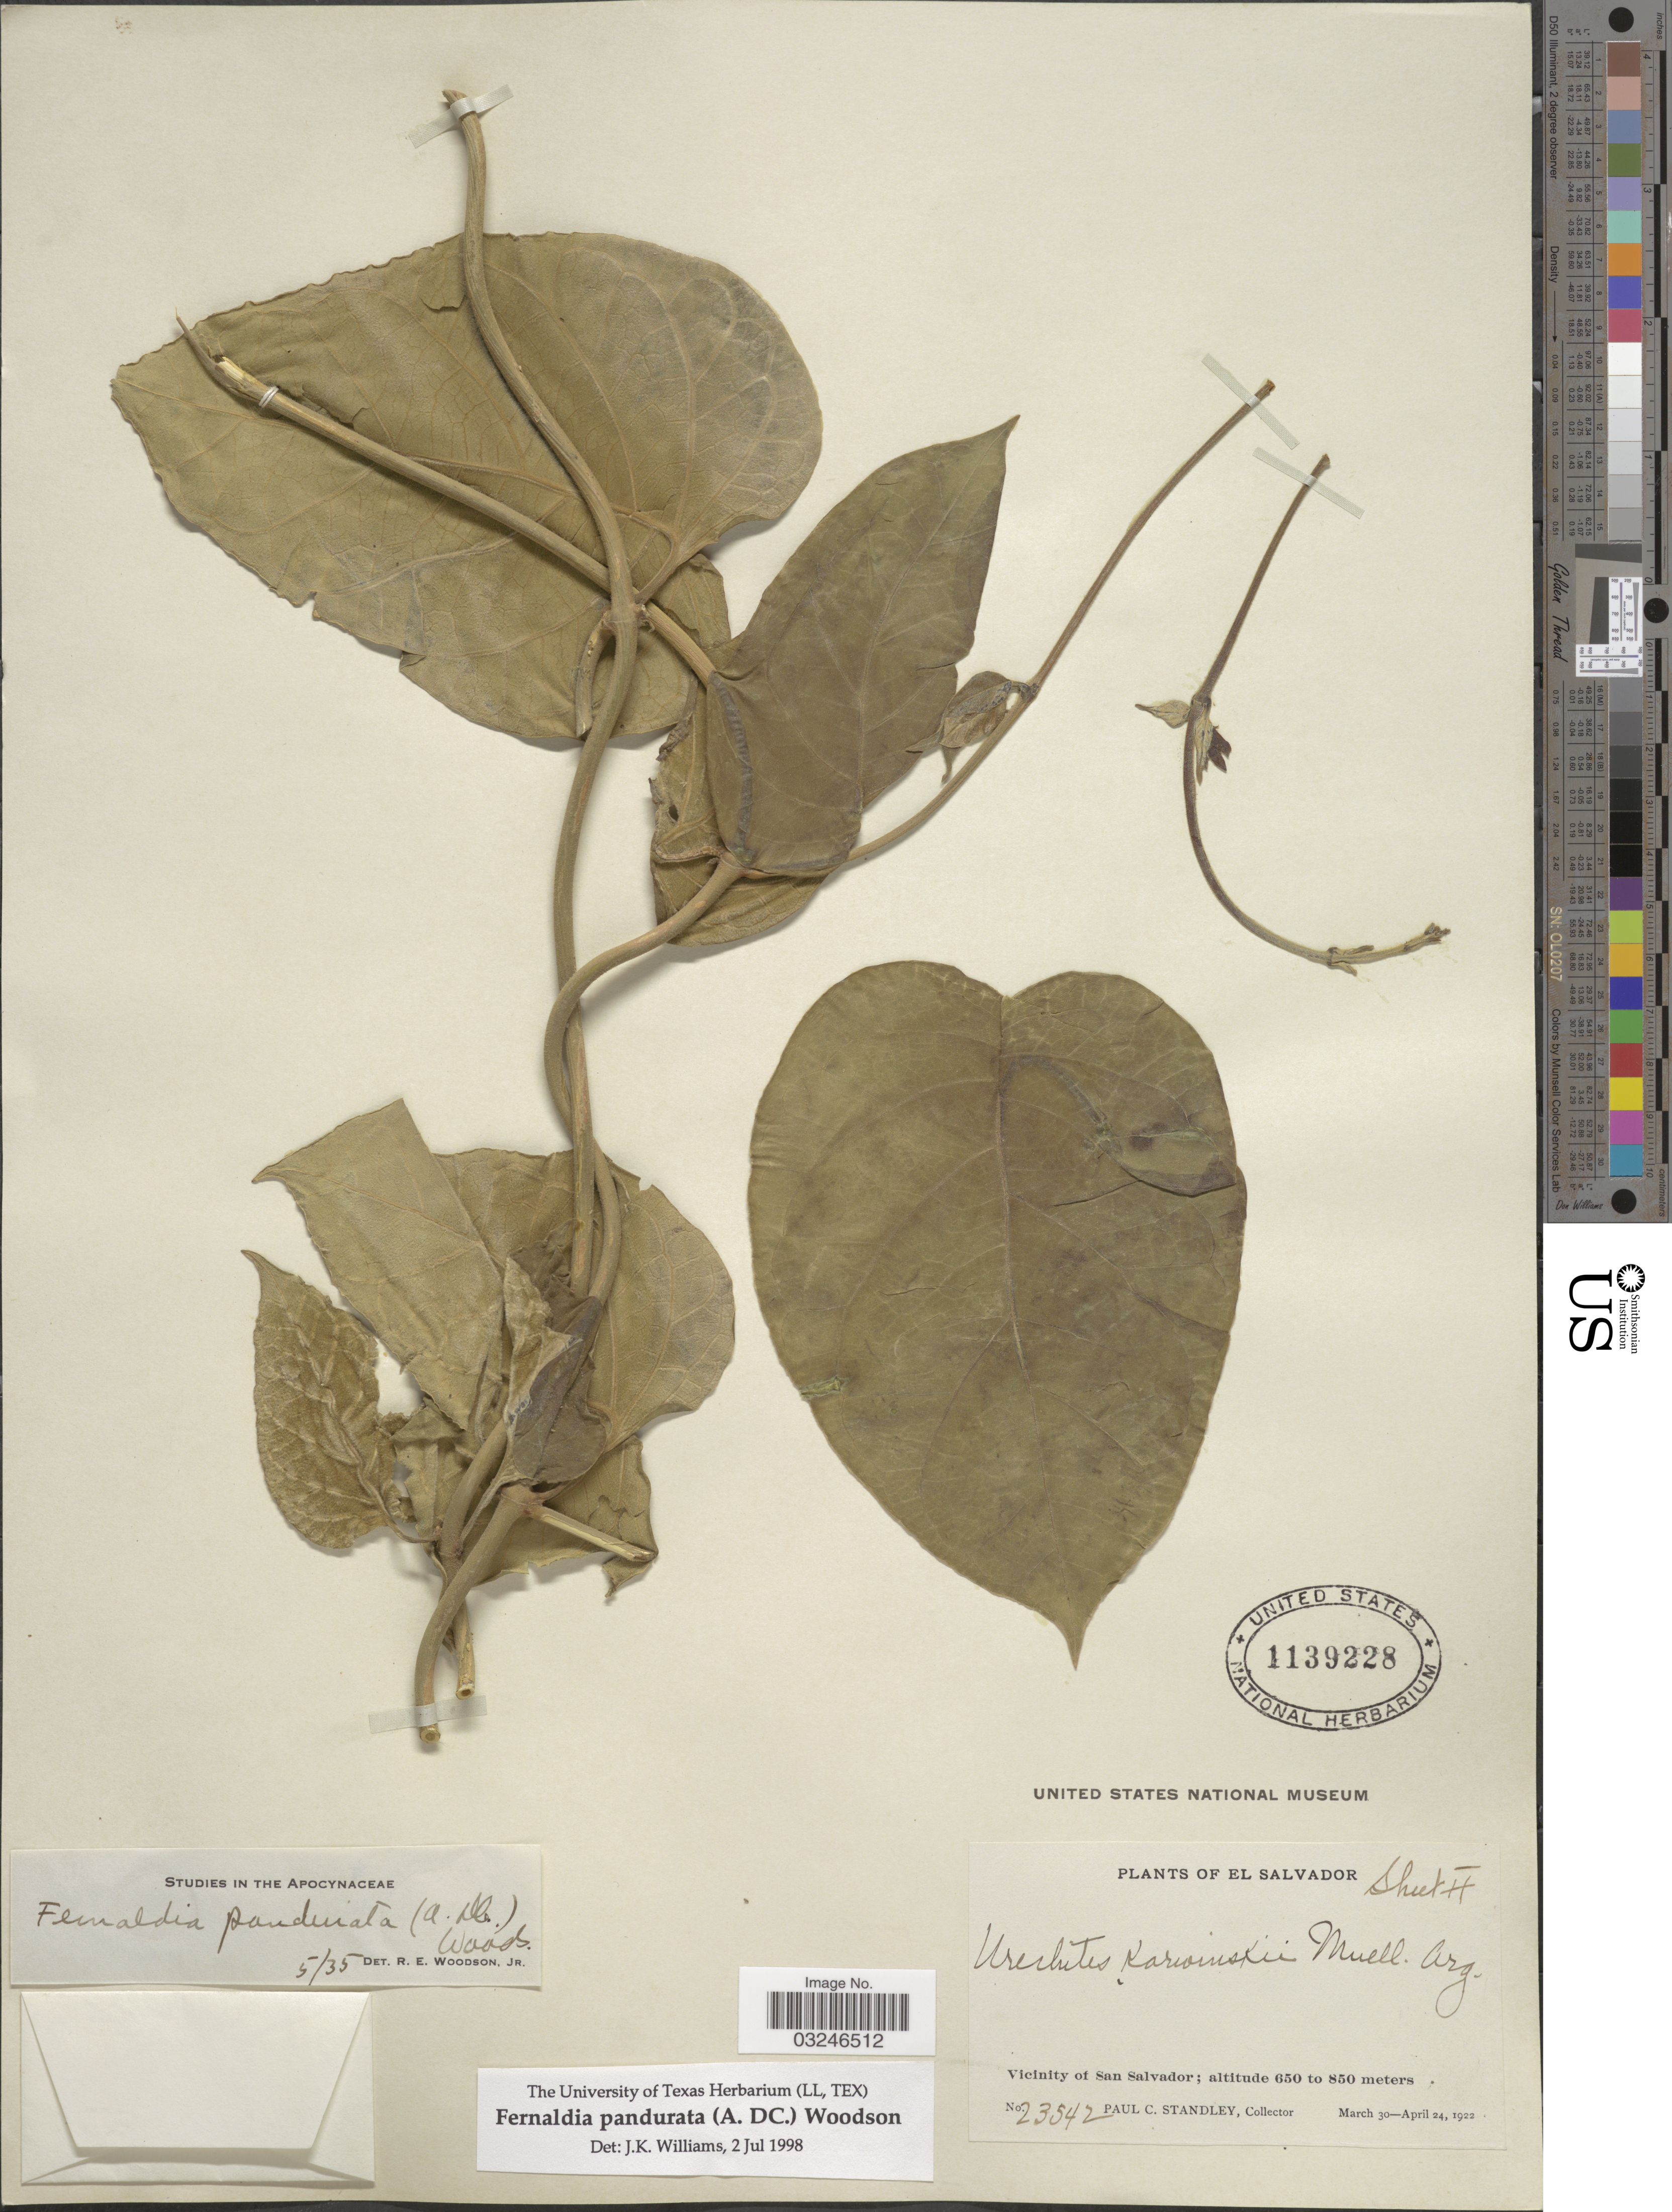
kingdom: Plantae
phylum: Tracheophyta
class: Magnoliopsida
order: Gentianales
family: Apocynaceae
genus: Fernaldia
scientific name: Fernaldia pandurata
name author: (A. DC.) Woodson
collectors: P. C. Standley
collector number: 23542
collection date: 1922-03-30/1922-04-24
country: El Salvador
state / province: San Salvador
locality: Vicinity of San Salvador.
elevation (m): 650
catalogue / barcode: US 1139228